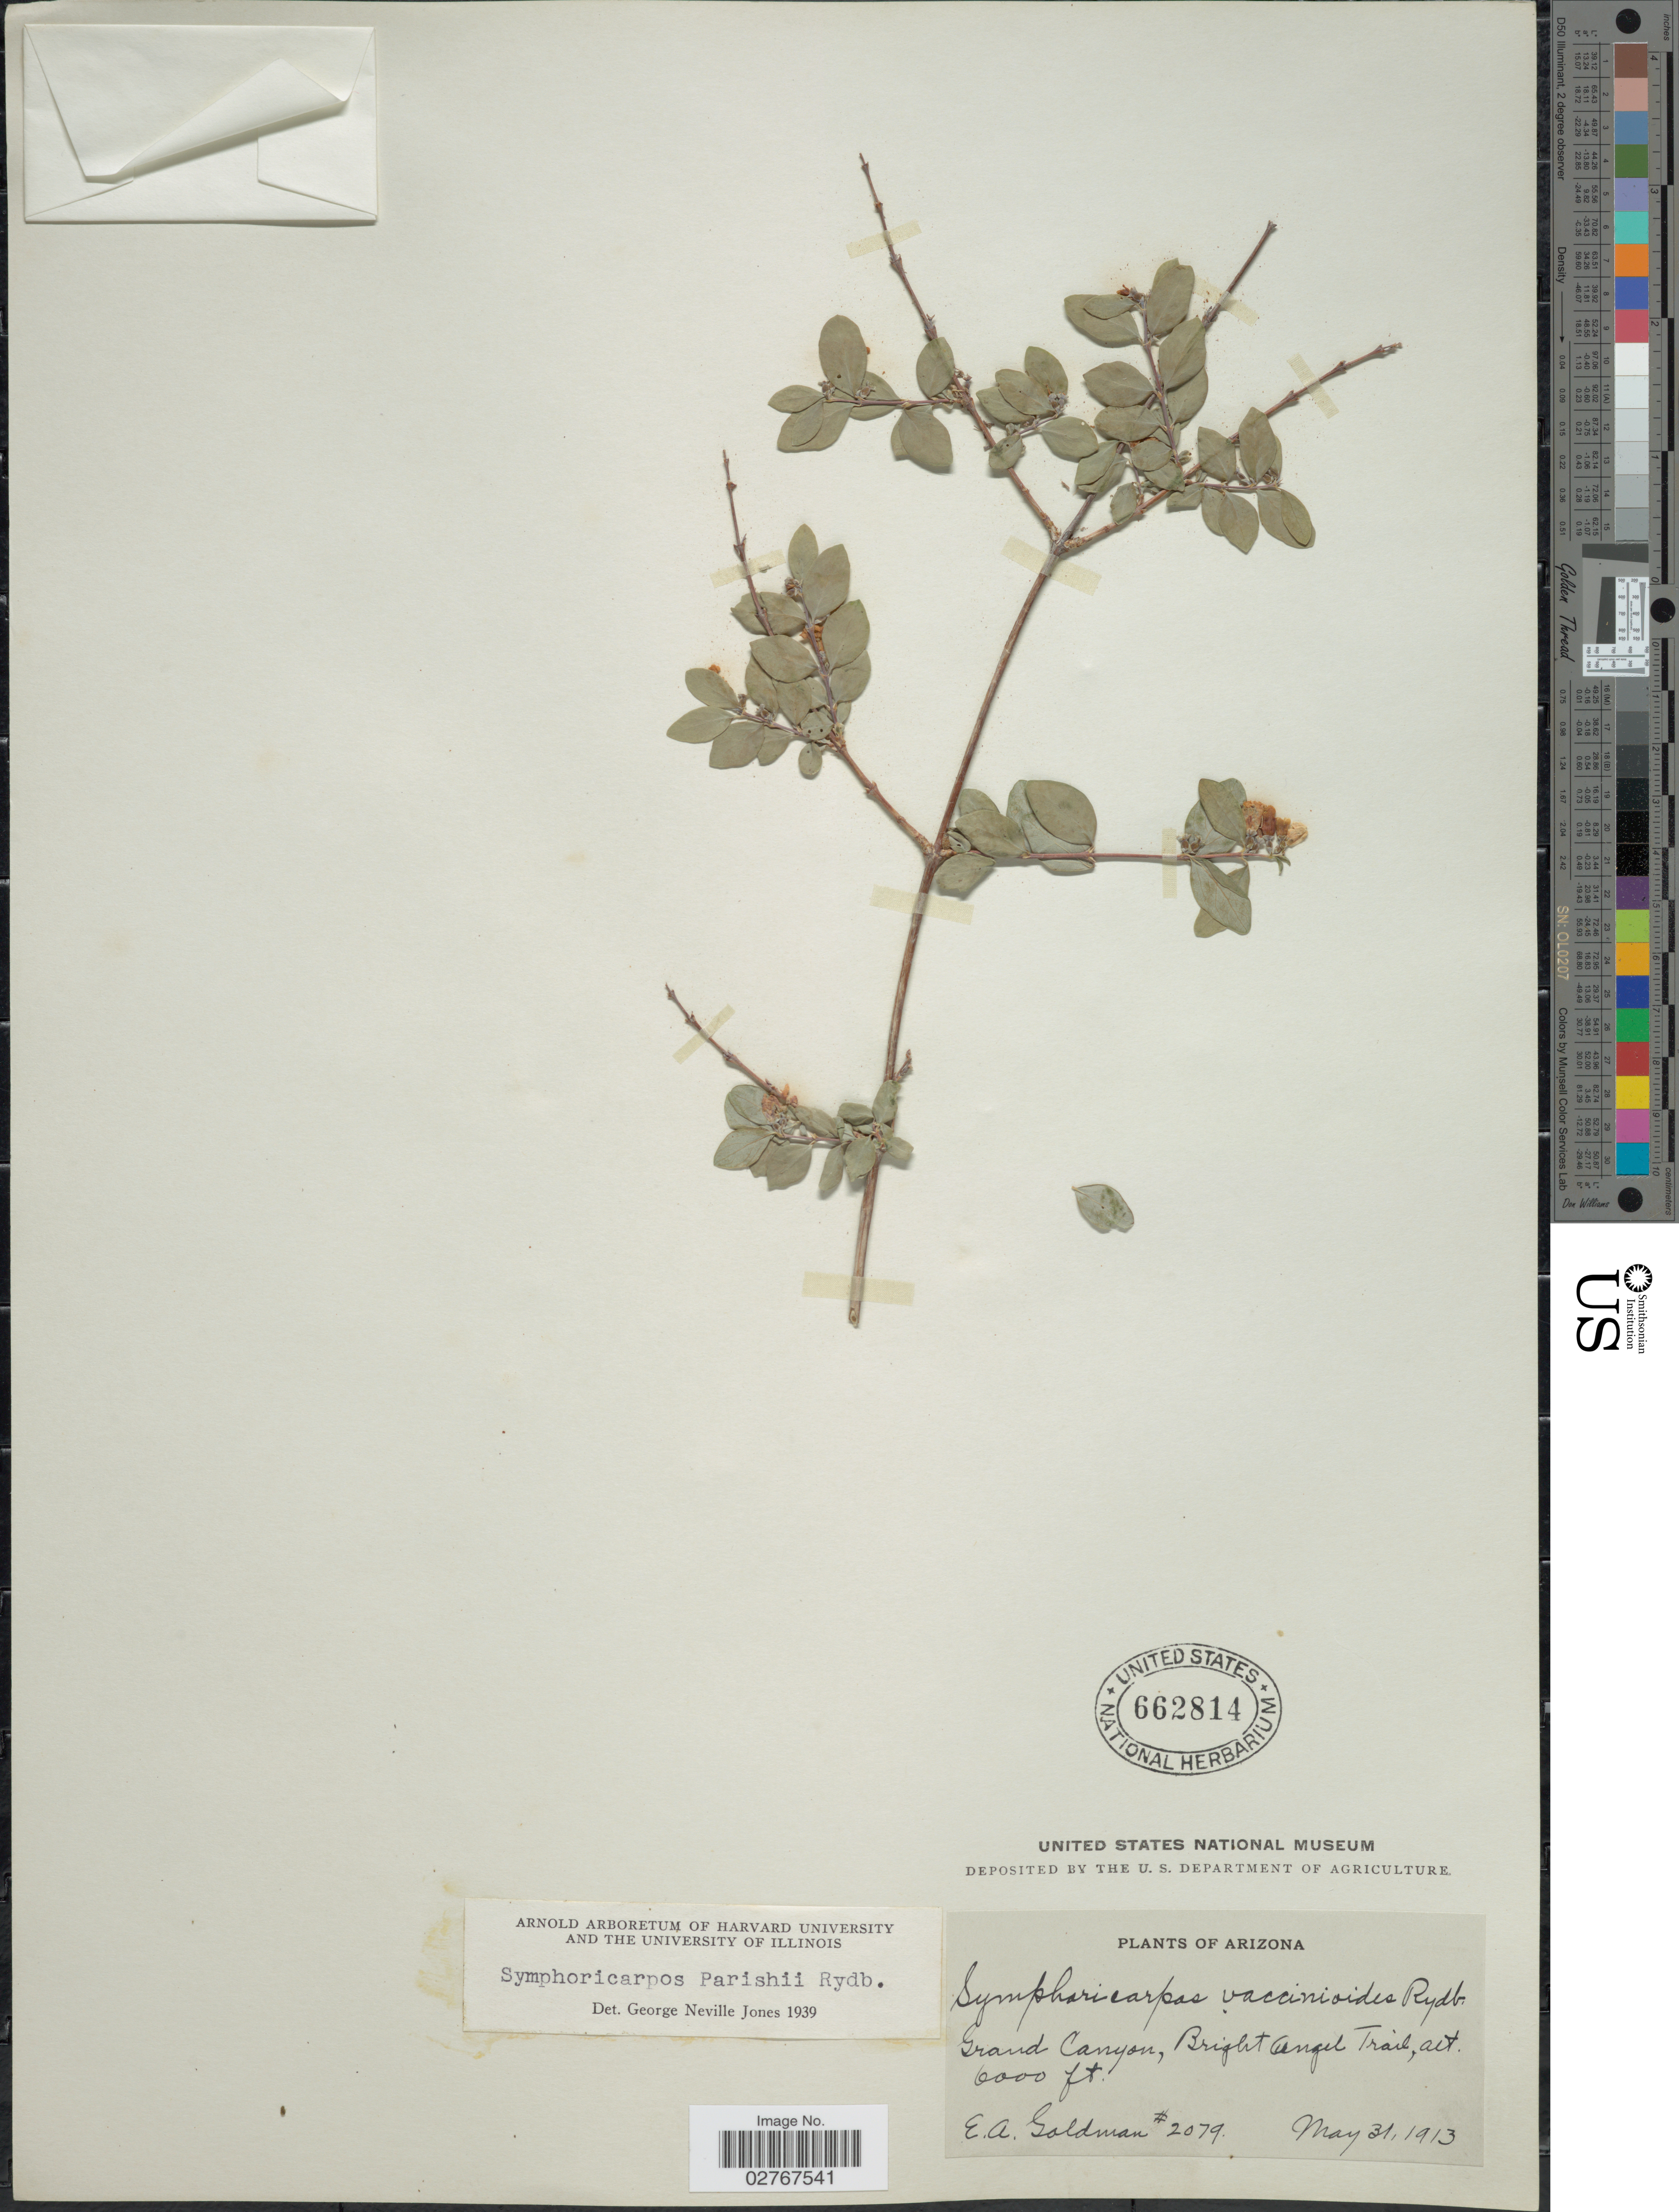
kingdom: Plantae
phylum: Tracheophyta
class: Magnoliopsida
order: Dipsacales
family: Caprifoliaceae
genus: Symphoricarpos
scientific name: Symphoricarpos parishii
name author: Rydb.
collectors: E. A. Goldman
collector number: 2079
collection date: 1913-05-31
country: United States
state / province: Arizona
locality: Grand Canyon, Bright Angel Trail.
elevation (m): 1829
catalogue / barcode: US 662814